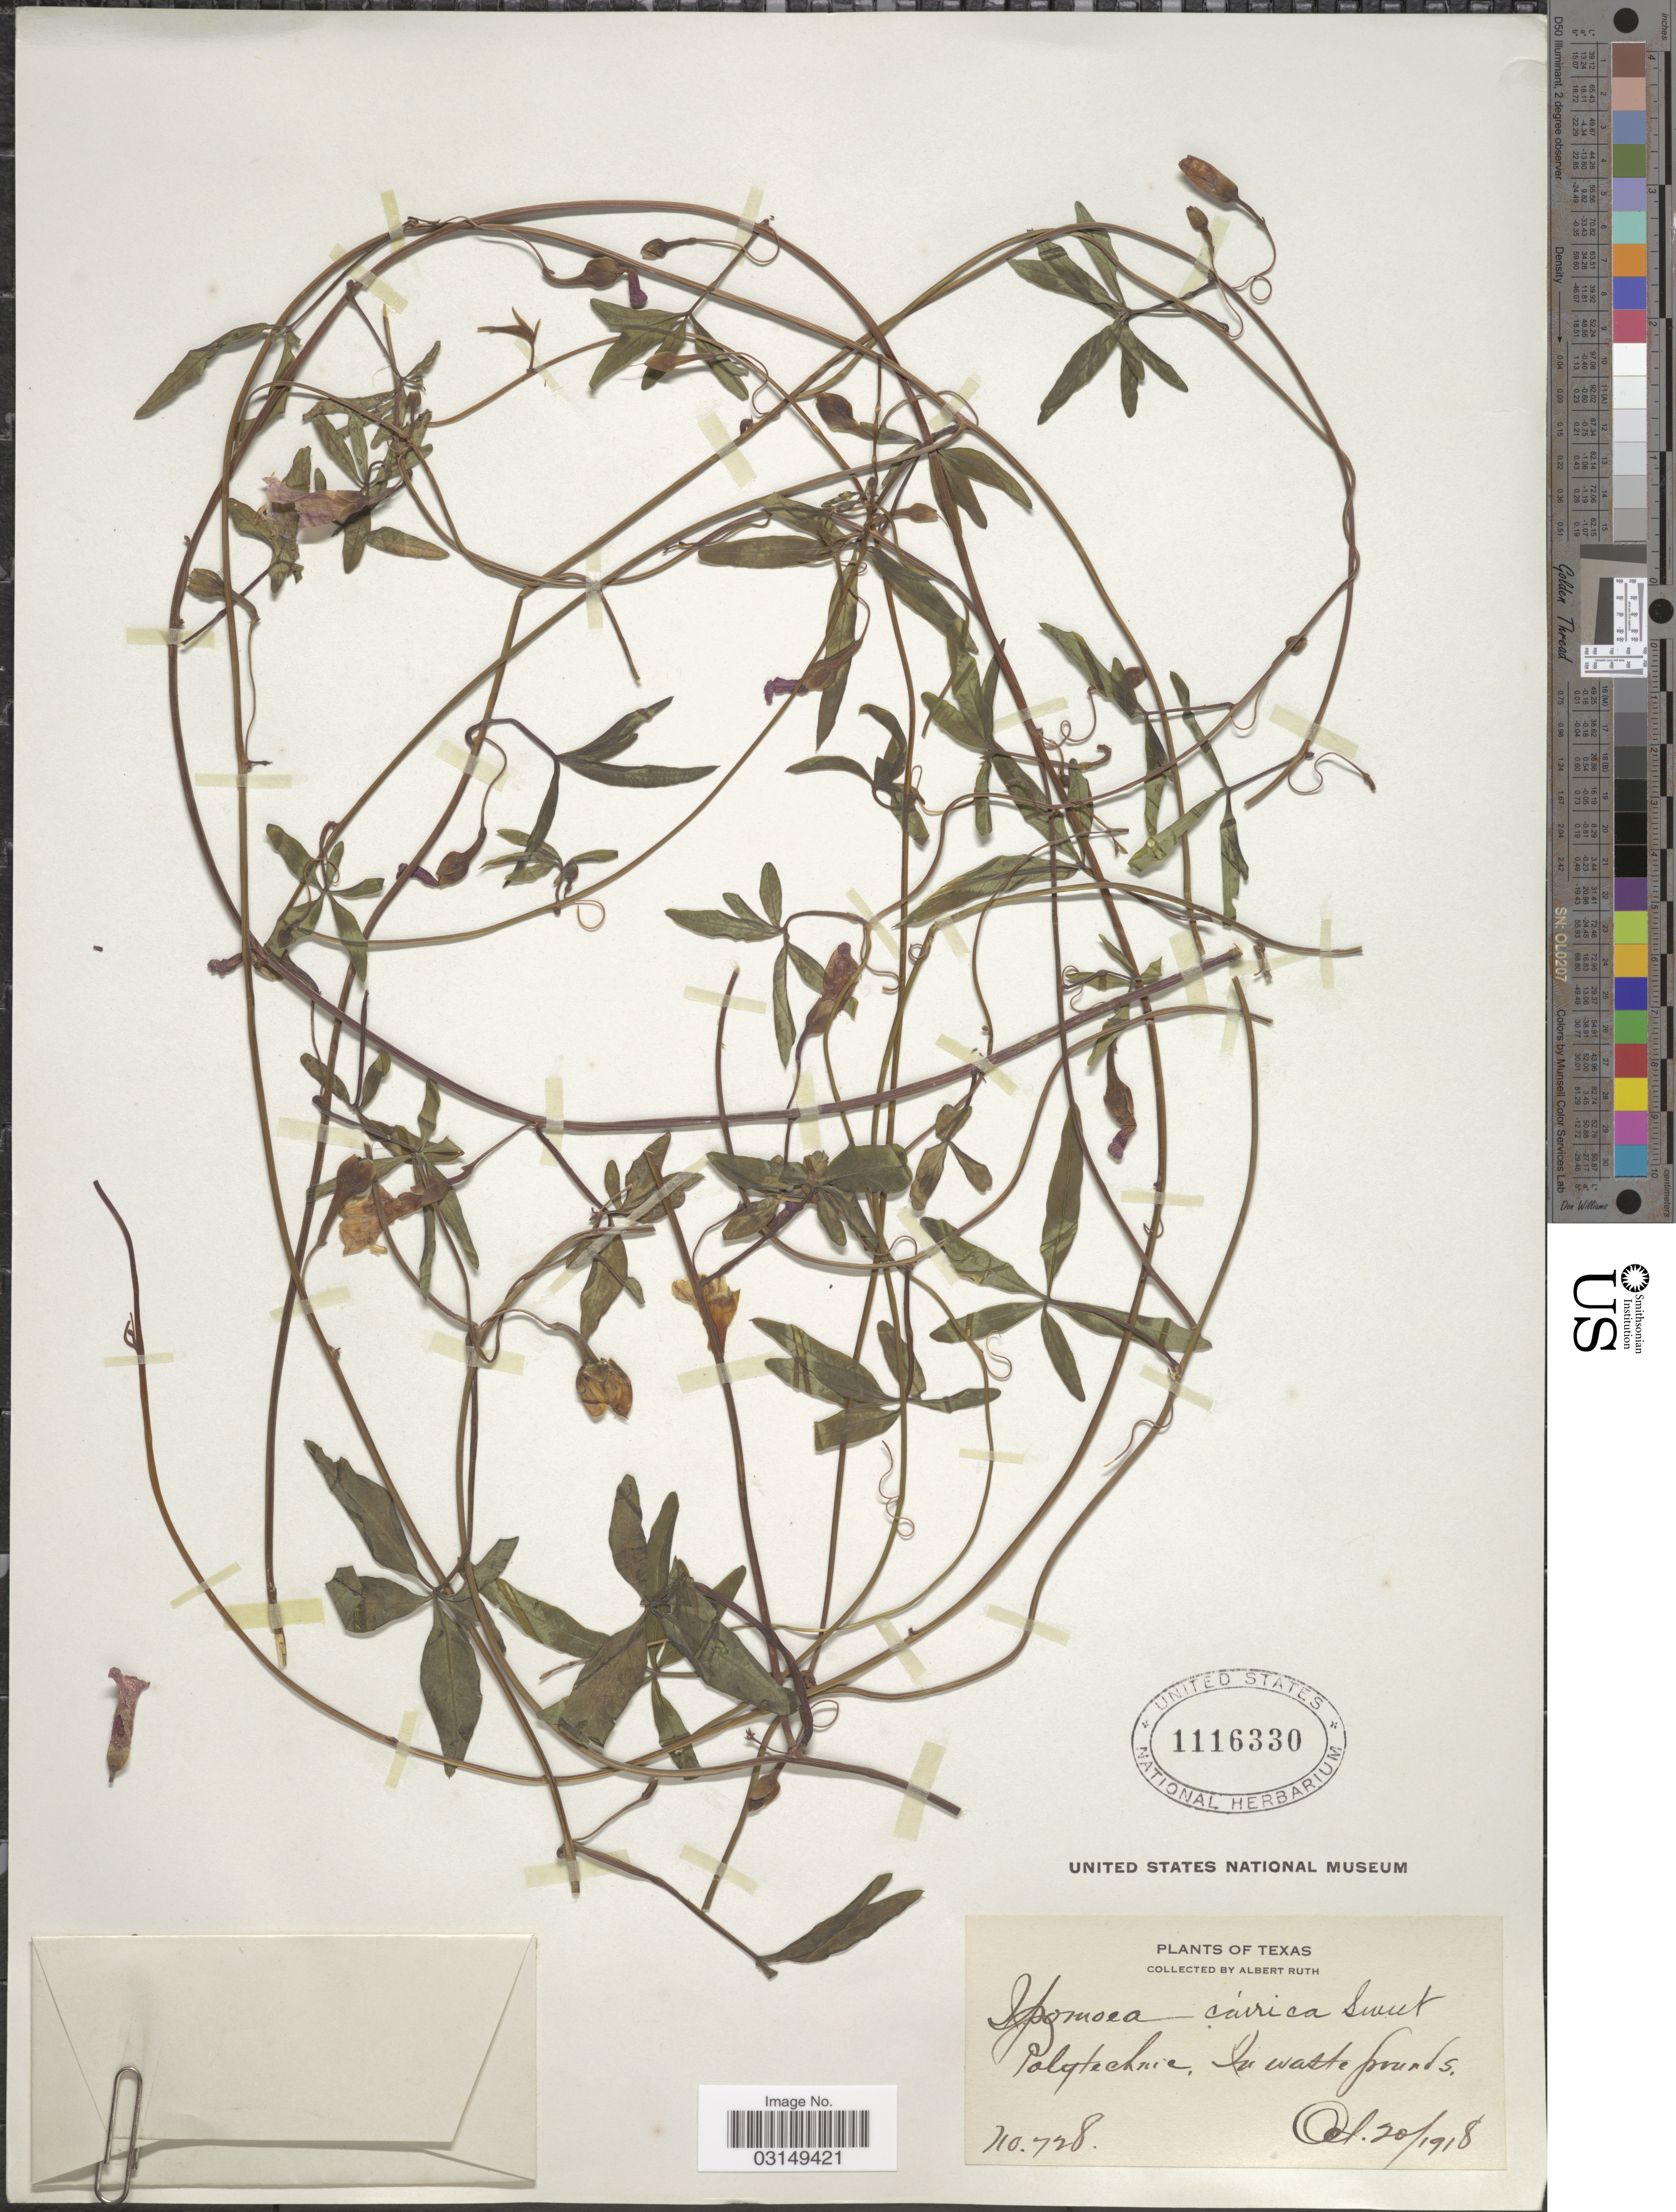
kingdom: Plantae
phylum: Tracheophyta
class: Magnoliopsida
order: Solanales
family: Convolvulaceae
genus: Ipomoea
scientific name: Ipomoea wrightii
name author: A. Gray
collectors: A. Ruth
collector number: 728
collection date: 1918-10-20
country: United States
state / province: Texas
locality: Polytechnic. In waste grounds.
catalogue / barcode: US 1116330